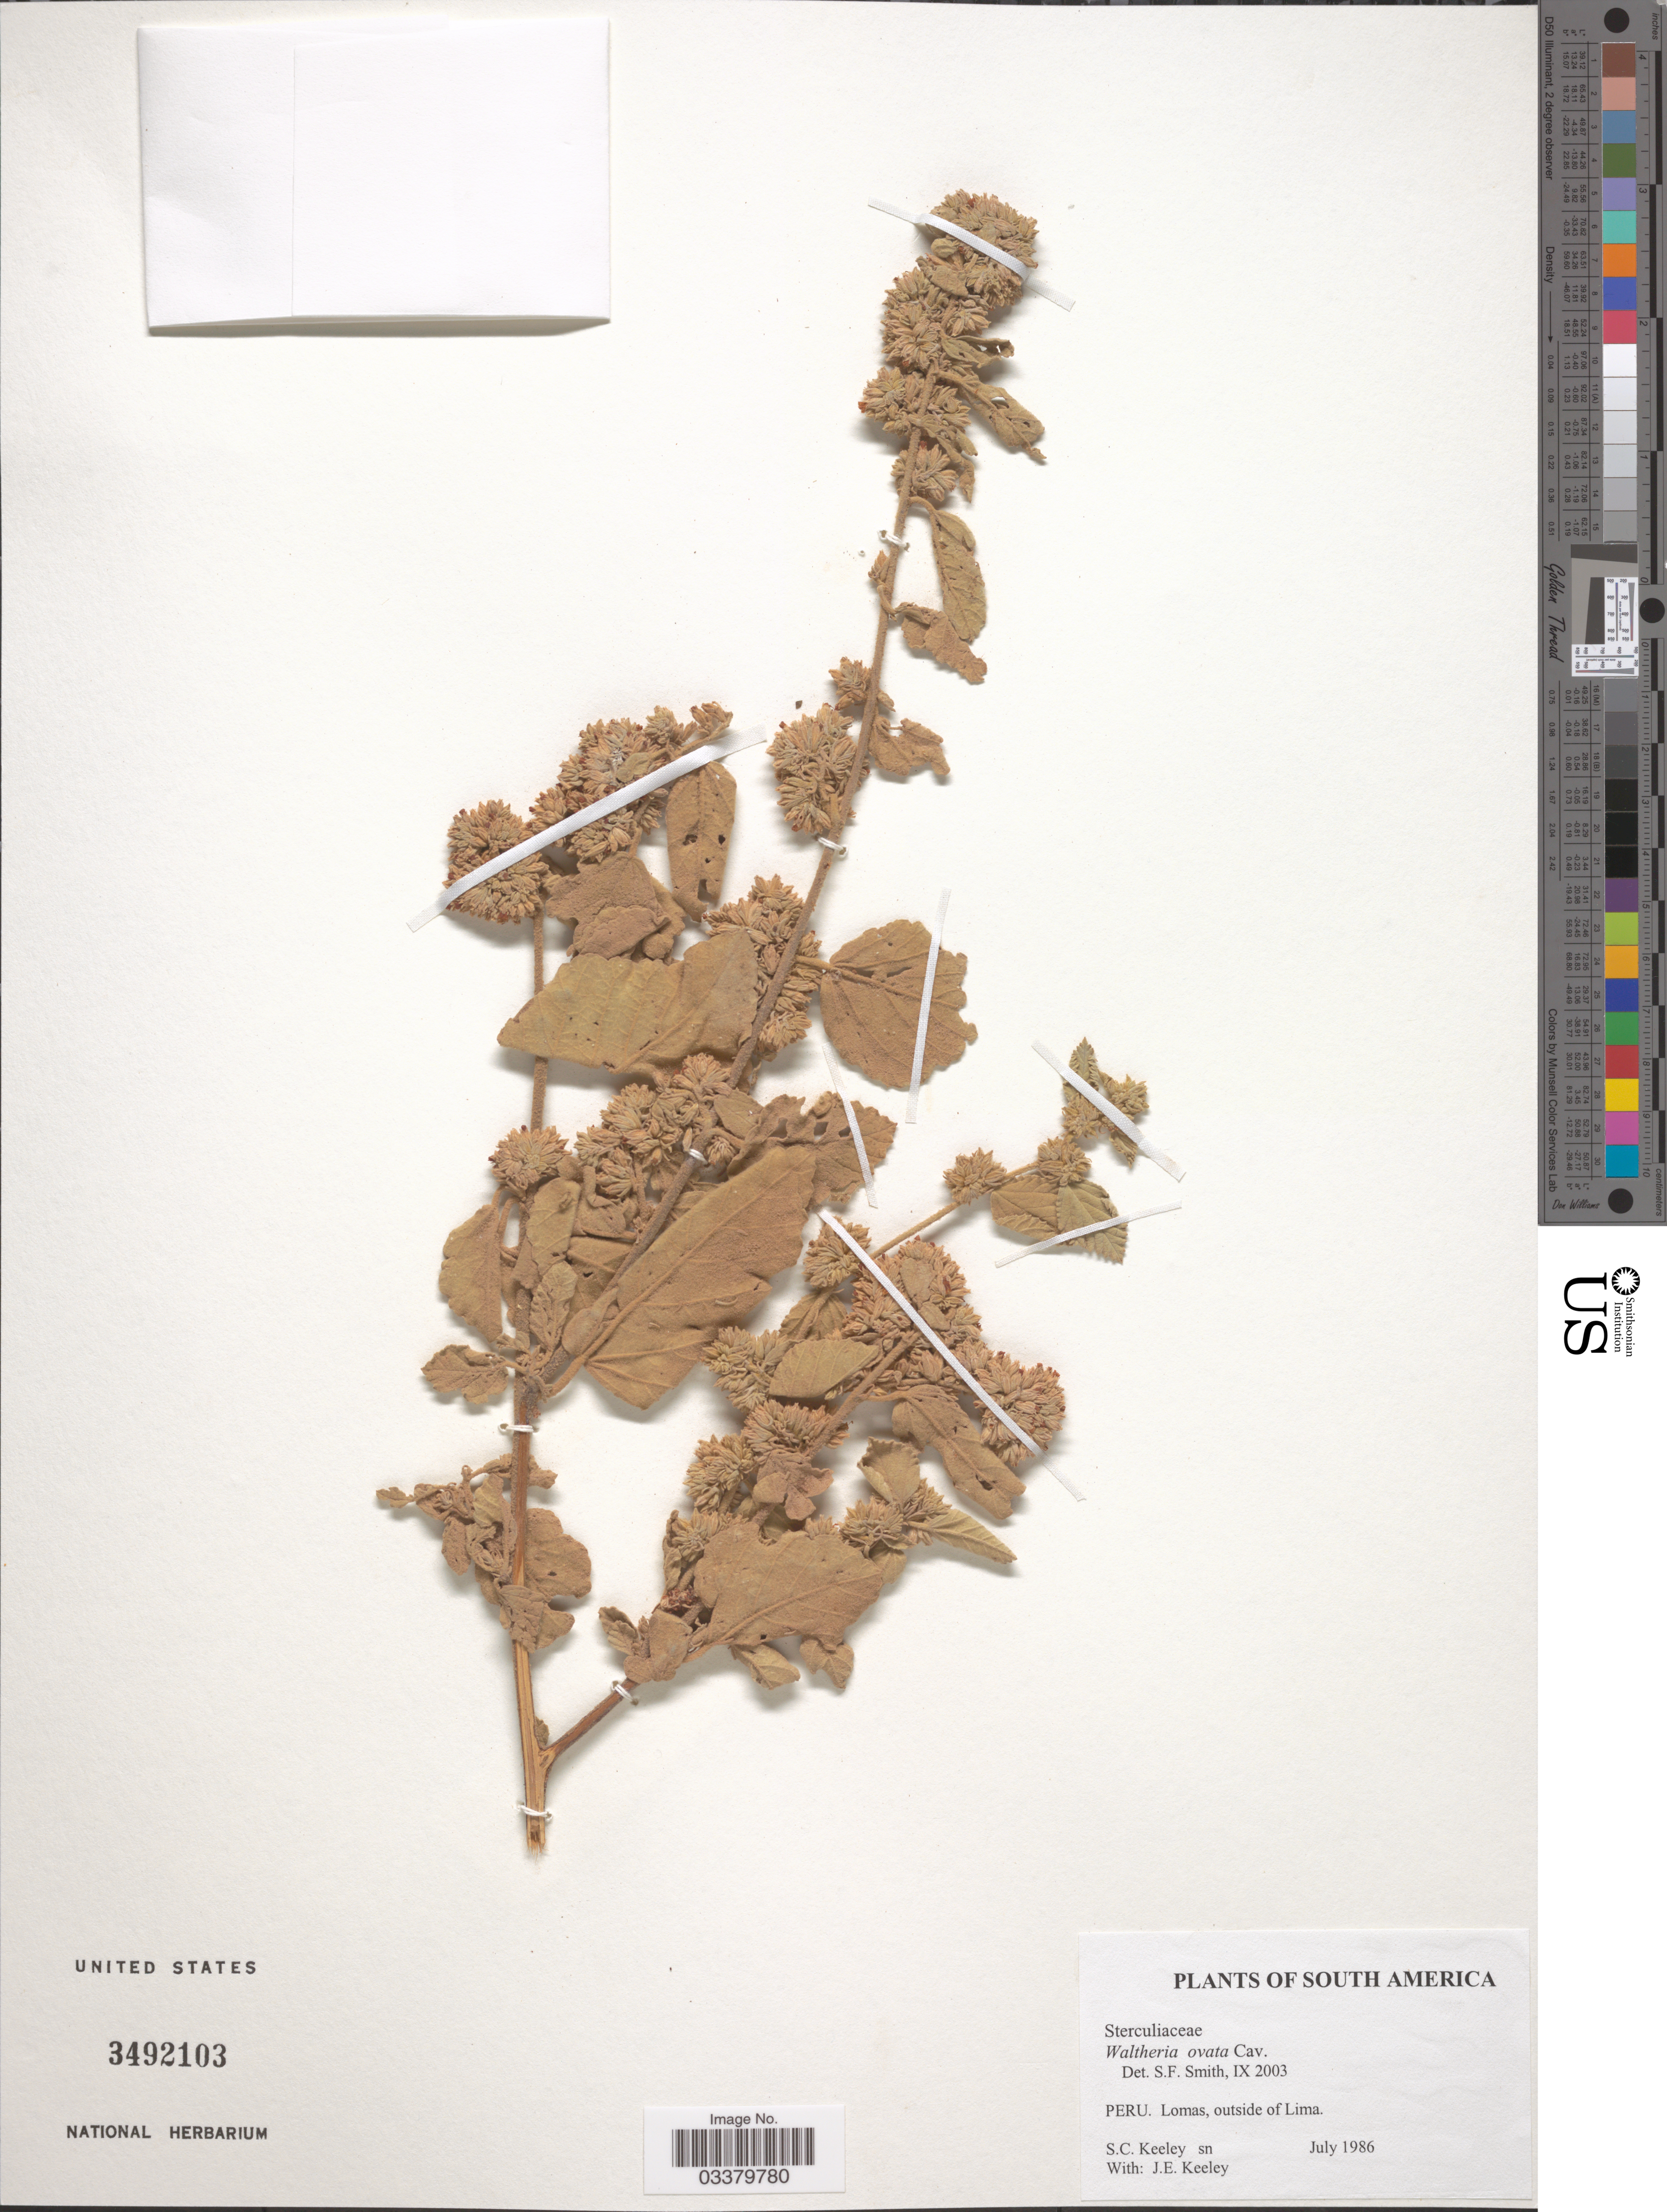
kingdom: Plantae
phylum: Tracheophyta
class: Magnoliopsida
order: Malvales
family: Malvaceae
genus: Waltheria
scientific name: Waltheria ovata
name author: Cav.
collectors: S. C. Keeley & J. E. Keeley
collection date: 1986-07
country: Peru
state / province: Lima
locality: Lomas, outside of Lima.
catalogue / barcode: US 3492103